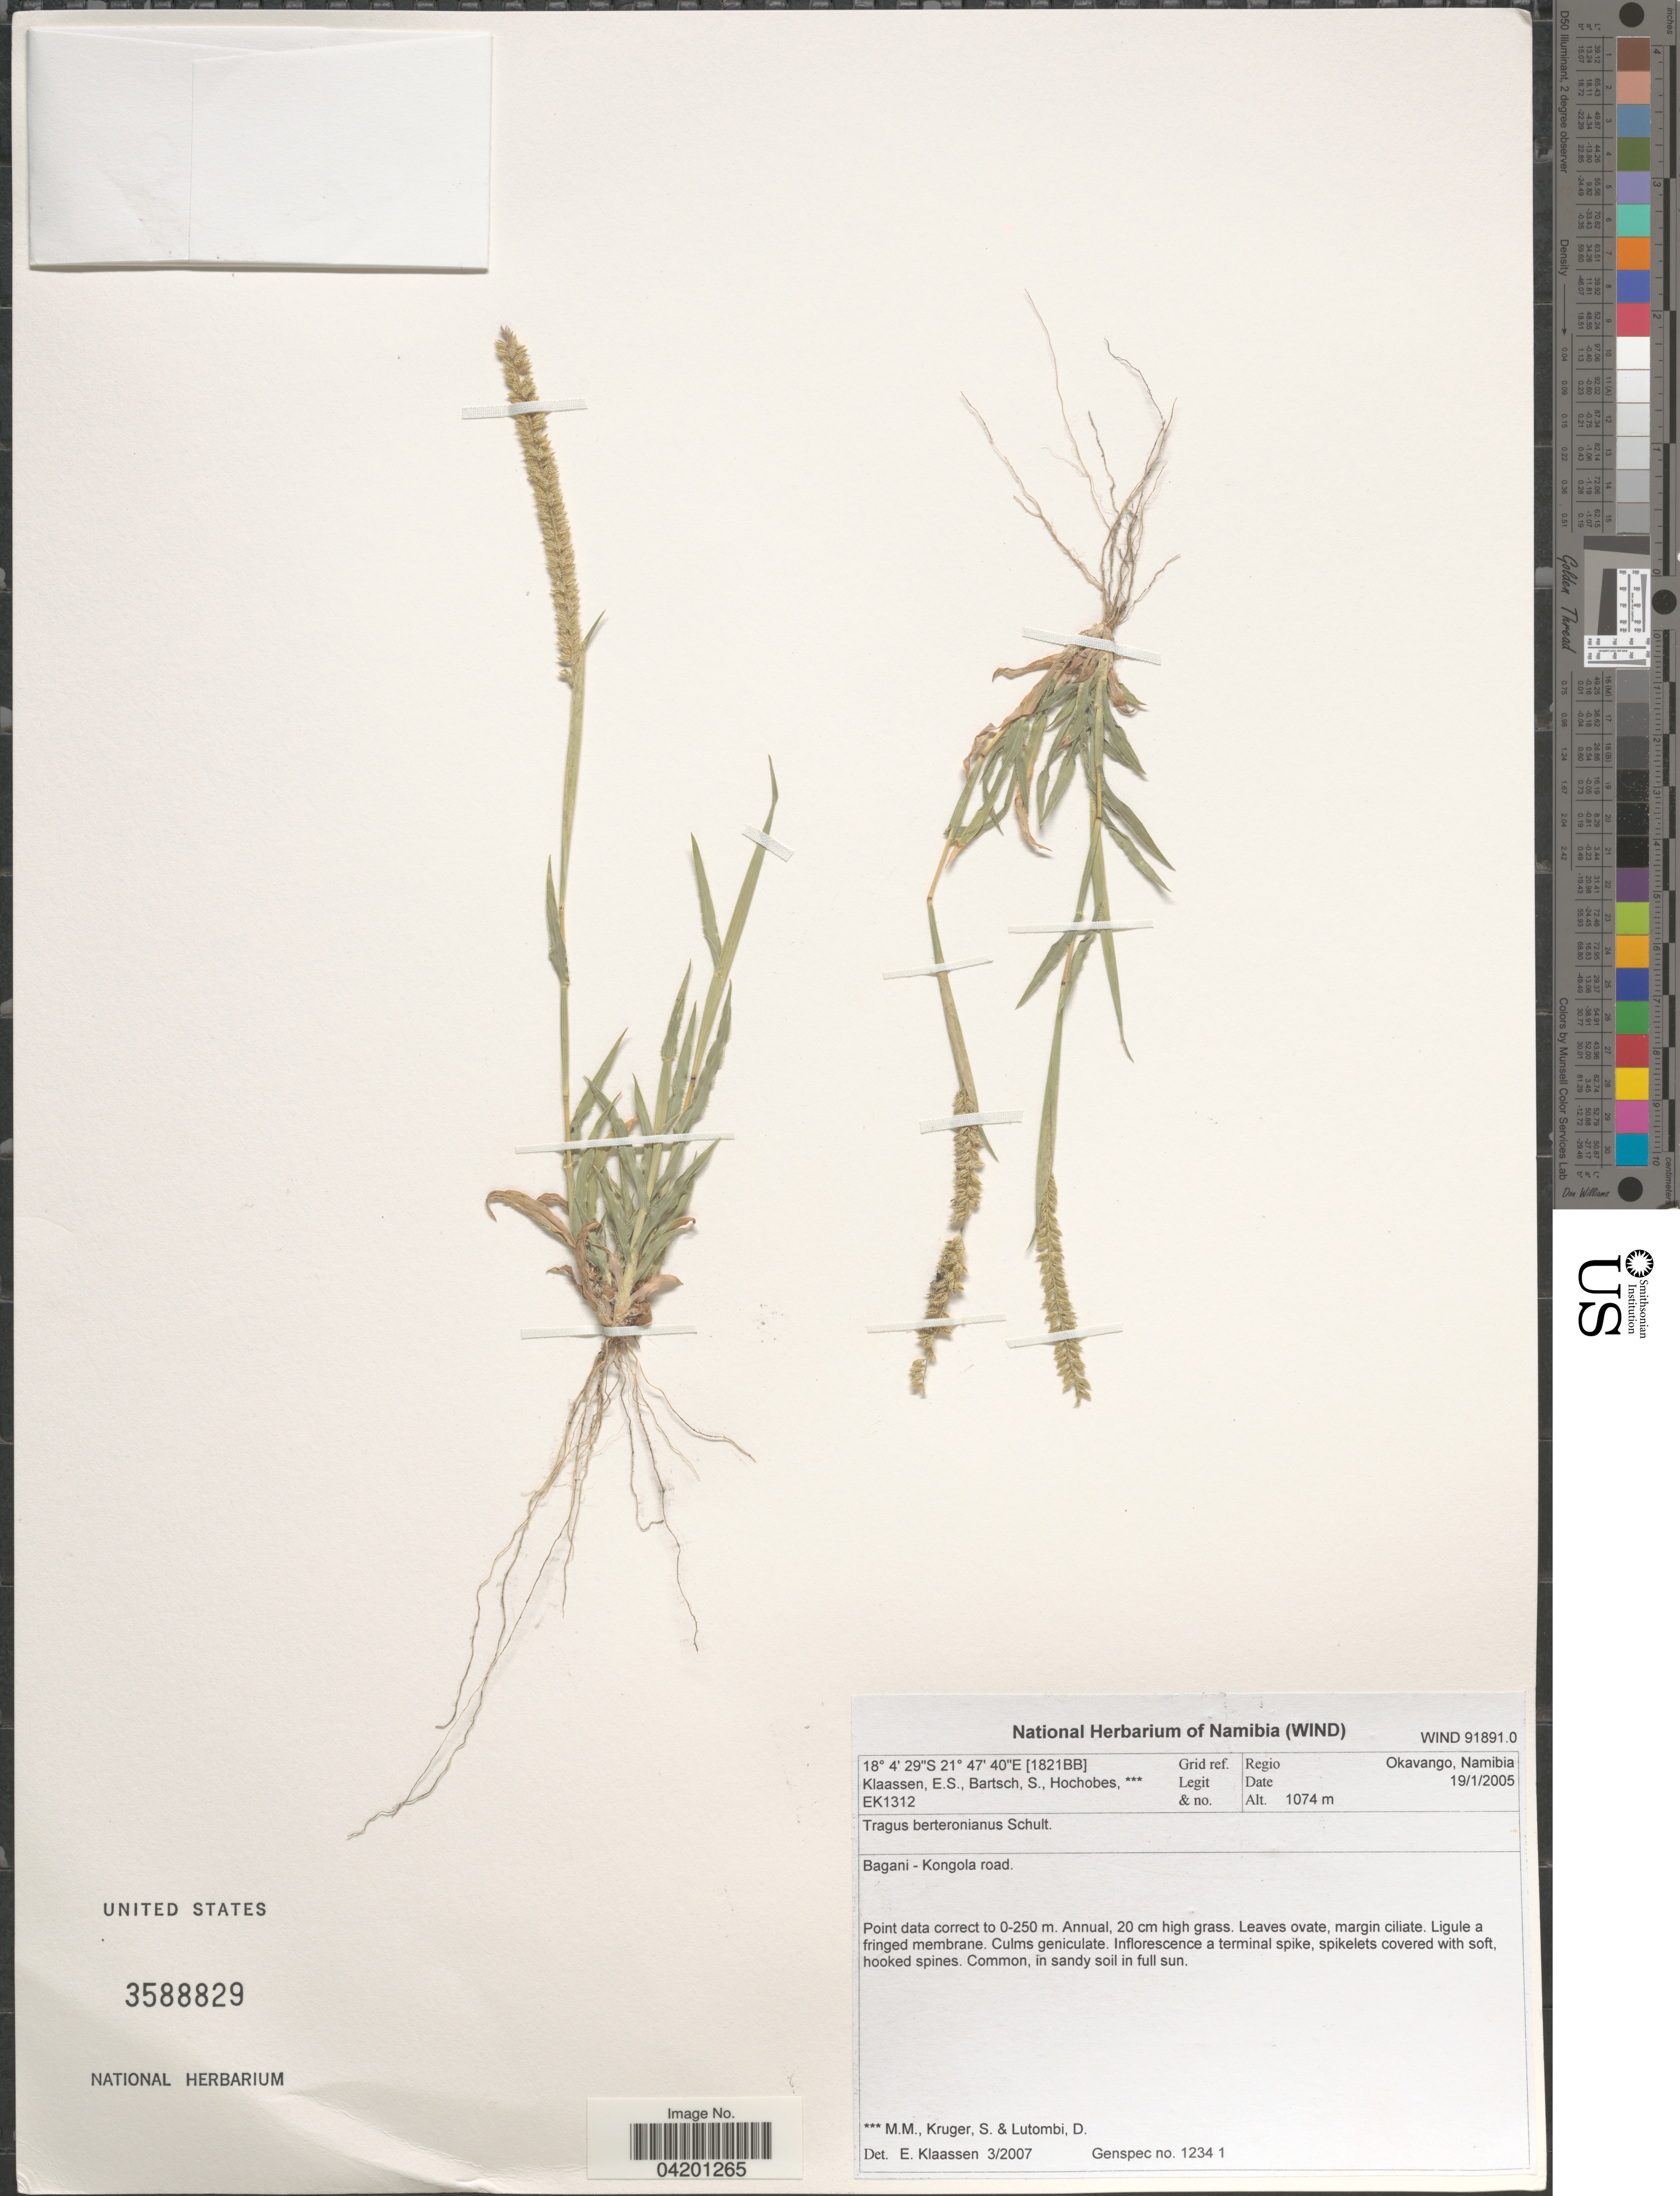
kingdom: Plantae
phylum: Tracheophyta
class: Liliopsida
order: Poales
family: Poaceae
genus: Tragus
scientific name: Tragus berteronianus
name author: Schult.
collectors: E. S. Klaassen, S. Bartsch, M. Hochobes, S. Kruger & D. Lutombi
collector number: EK1312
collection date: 2005-01-19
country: Namibia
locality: Grid ref. [1821BB] Regio Okavango. Bagani - Kongola road.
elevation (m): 1074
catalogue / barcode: US 3588829